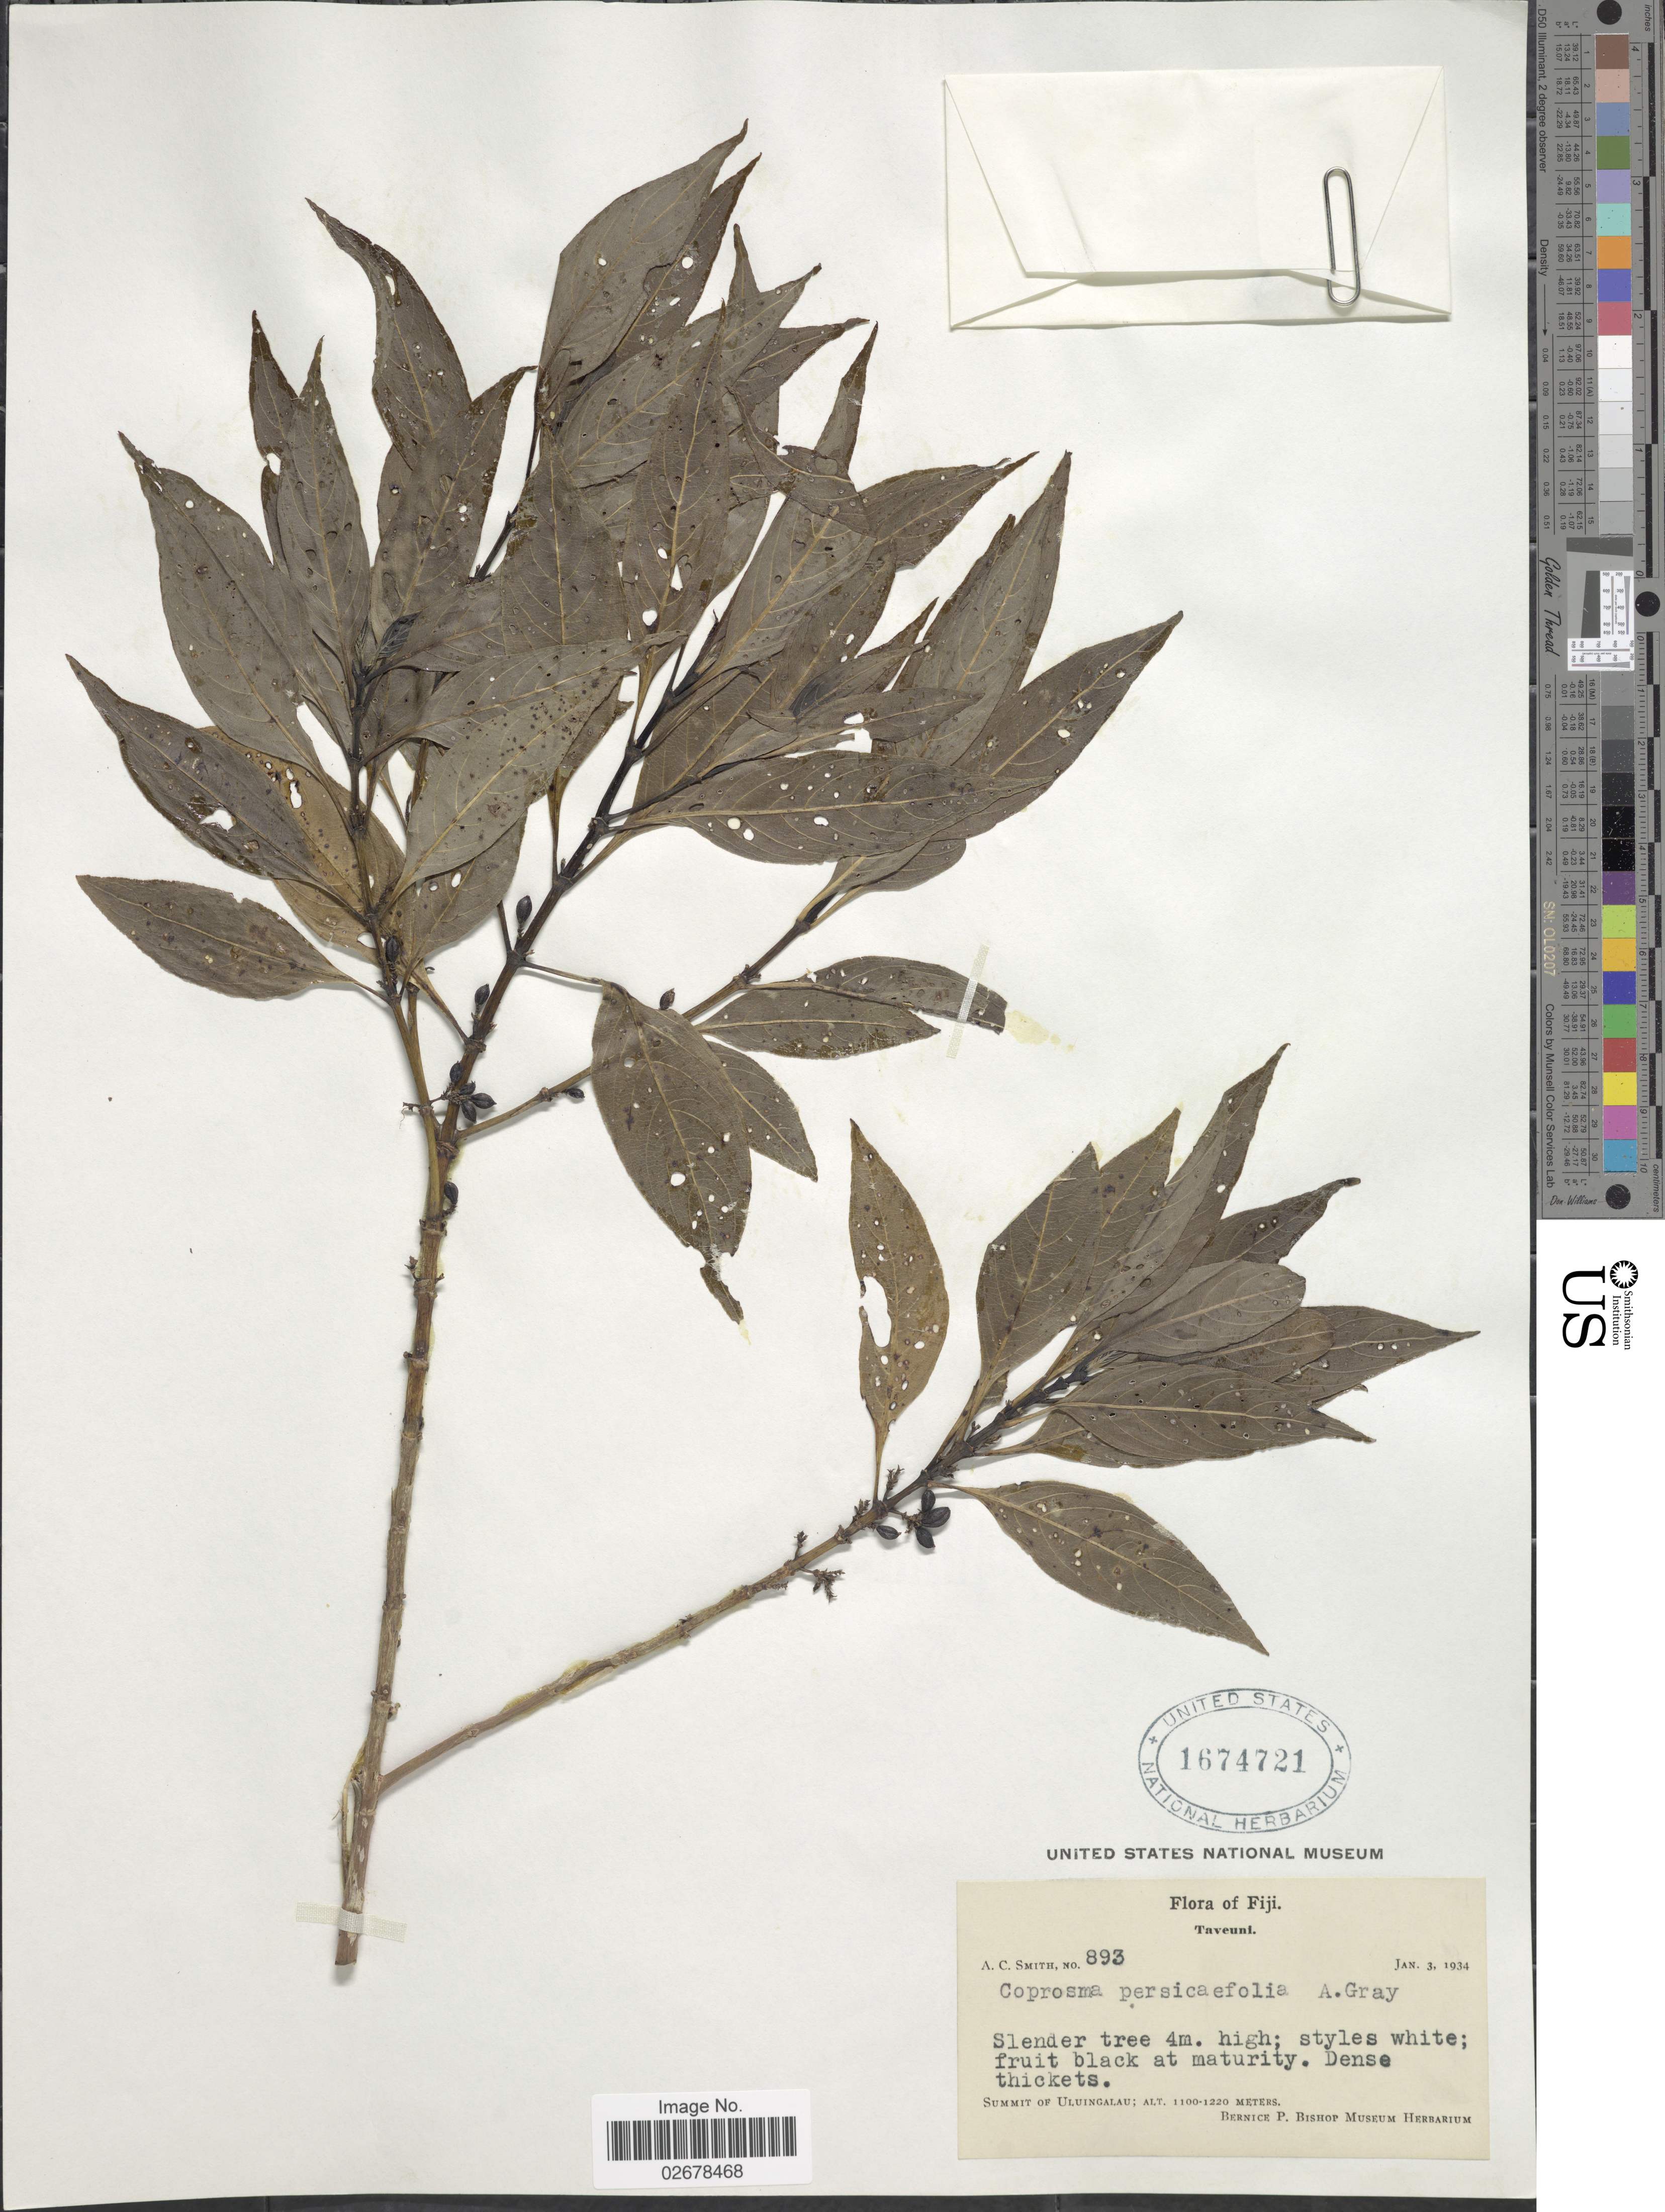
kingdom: Plantae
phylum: Tracheophyta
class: Magnoliopsida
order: Gentianales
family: Rubiaceae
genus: Coprosma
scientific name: Coprosma persicifolia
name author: A. Gray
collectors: A. C. Smith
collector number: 893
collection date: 1934-01-03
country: Fiji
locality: Taveuni, Summit of Uluingalau.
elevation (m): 1100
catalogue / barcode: US 1674721